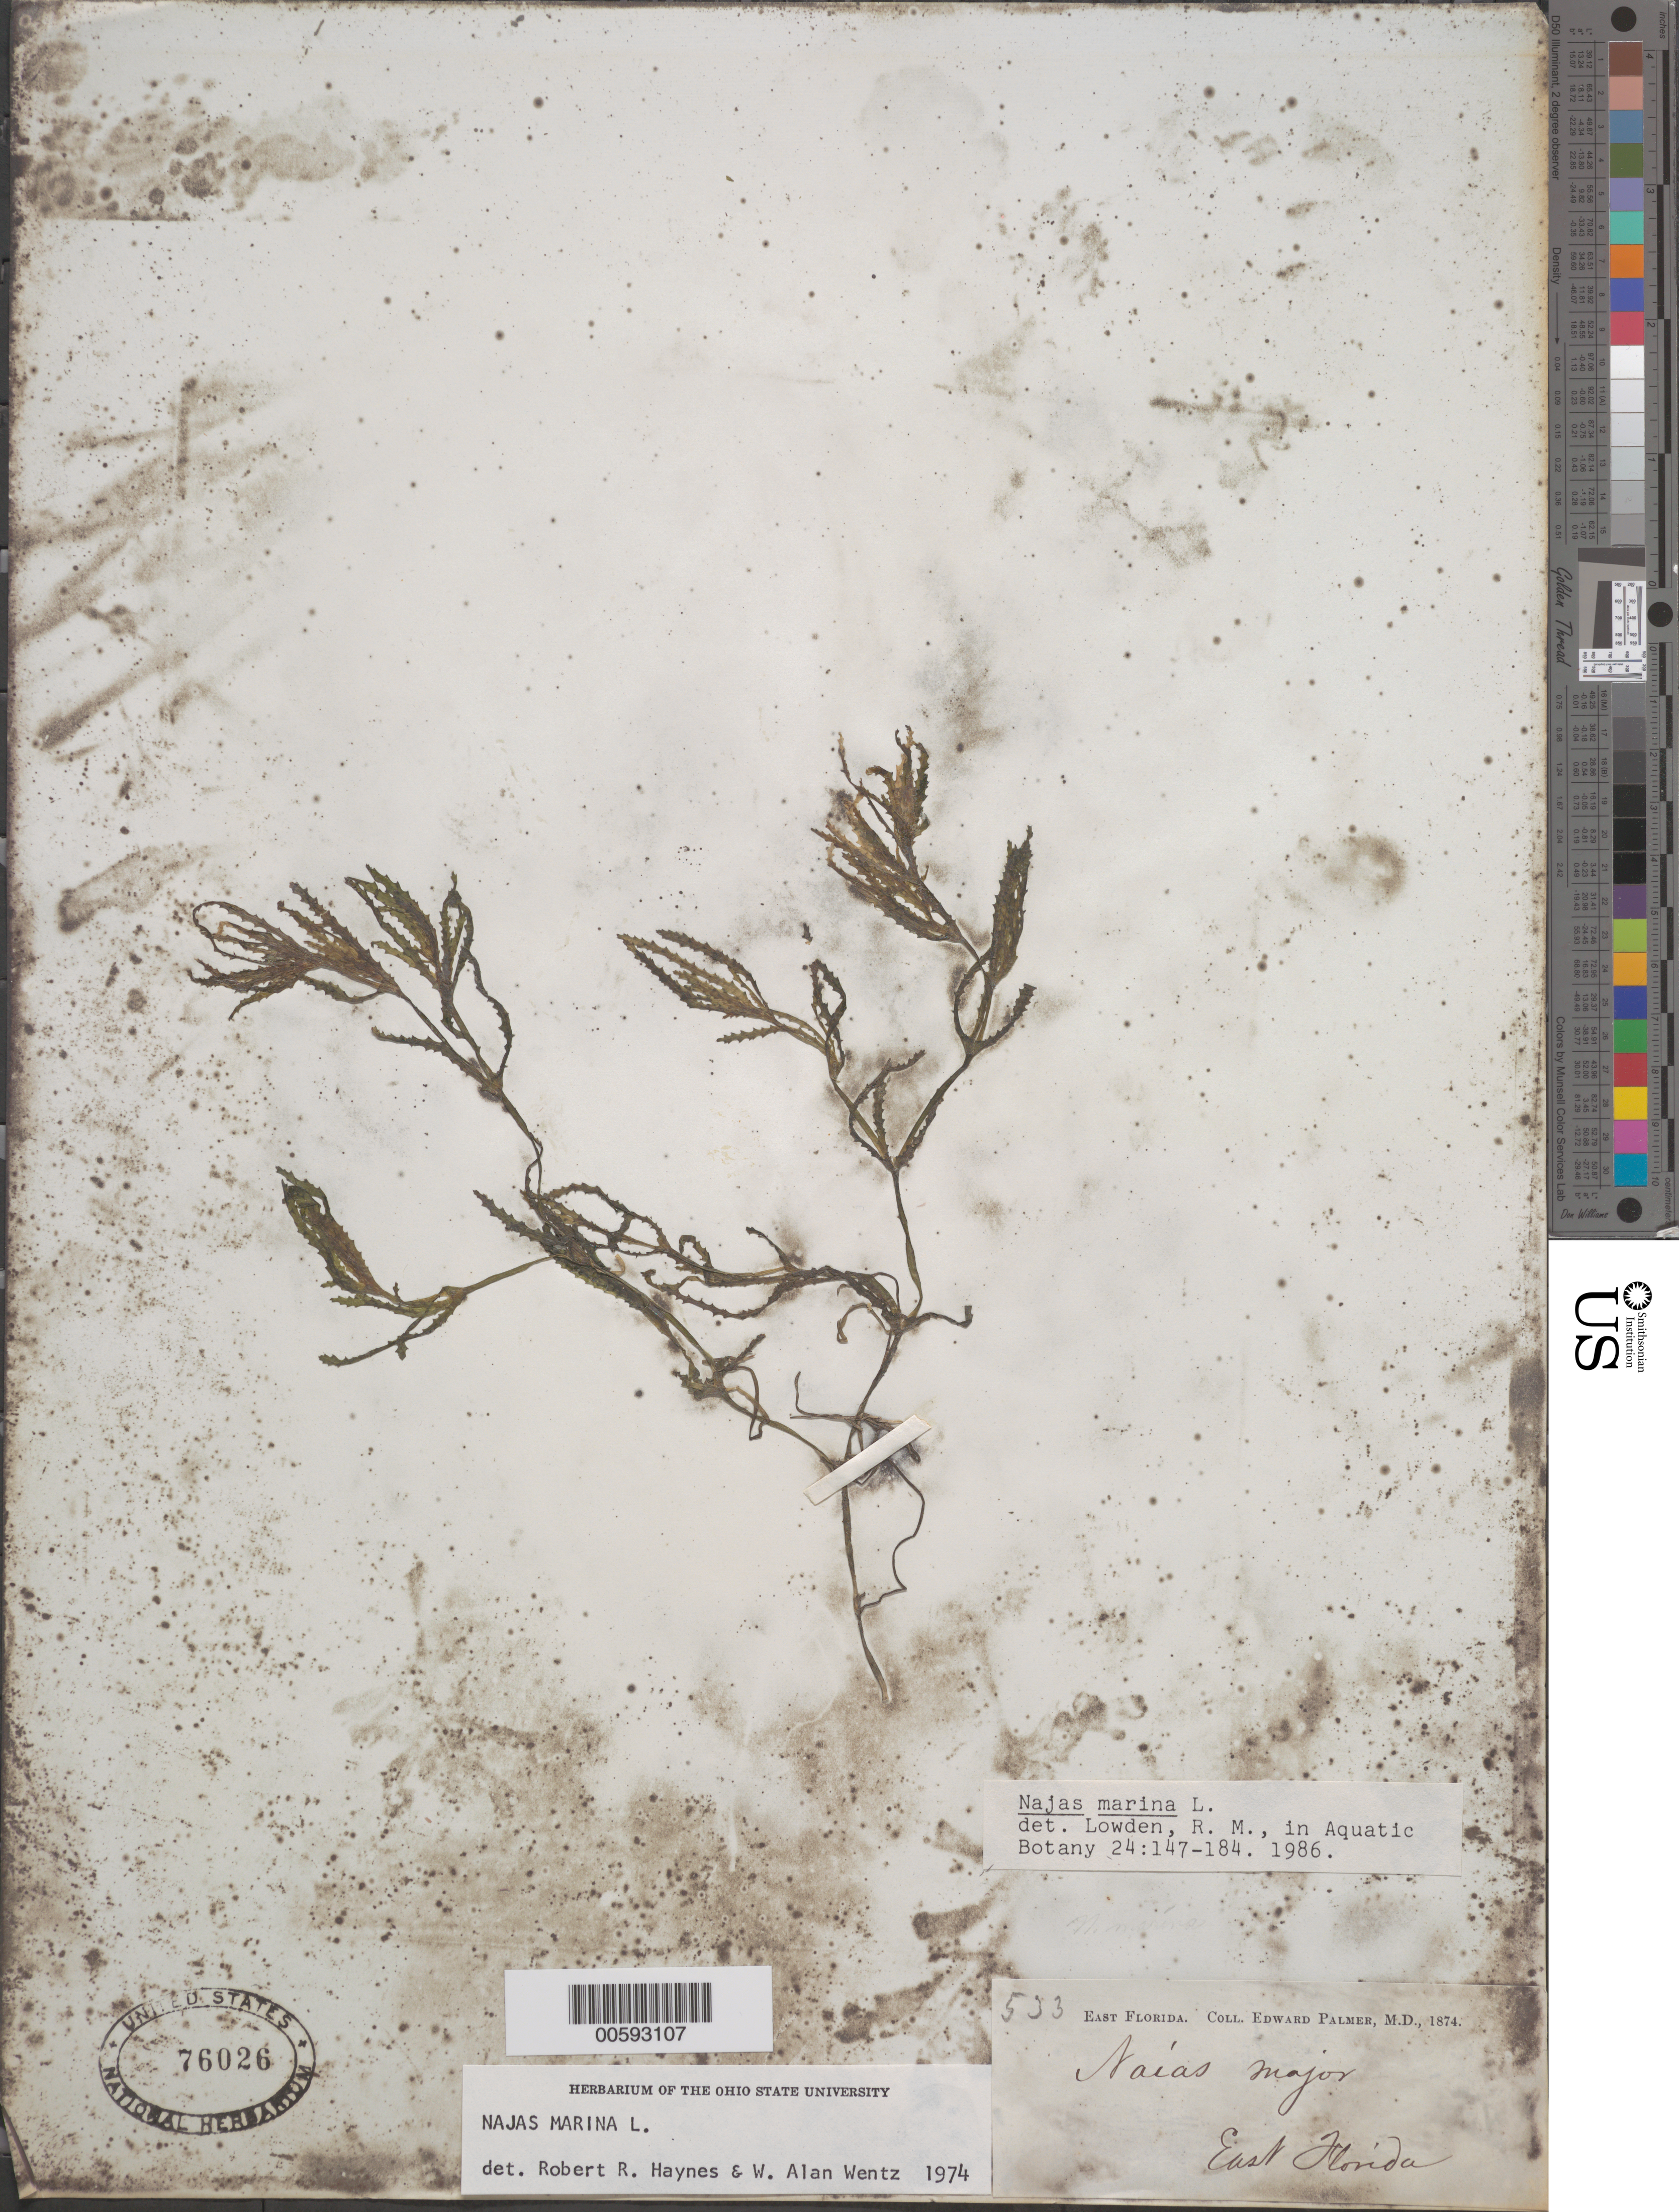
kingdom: Plantae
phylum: Tracheophyta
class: Liliopsida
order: Alismatales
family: Hydrocharitaceae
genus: Najas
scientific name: Najas marina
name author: L.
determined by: Haynes, R. R.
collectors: E. Palmer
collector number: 533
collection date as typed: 1874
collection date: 1874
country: United States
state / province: Florida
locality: East Florida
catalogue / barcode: US 76026